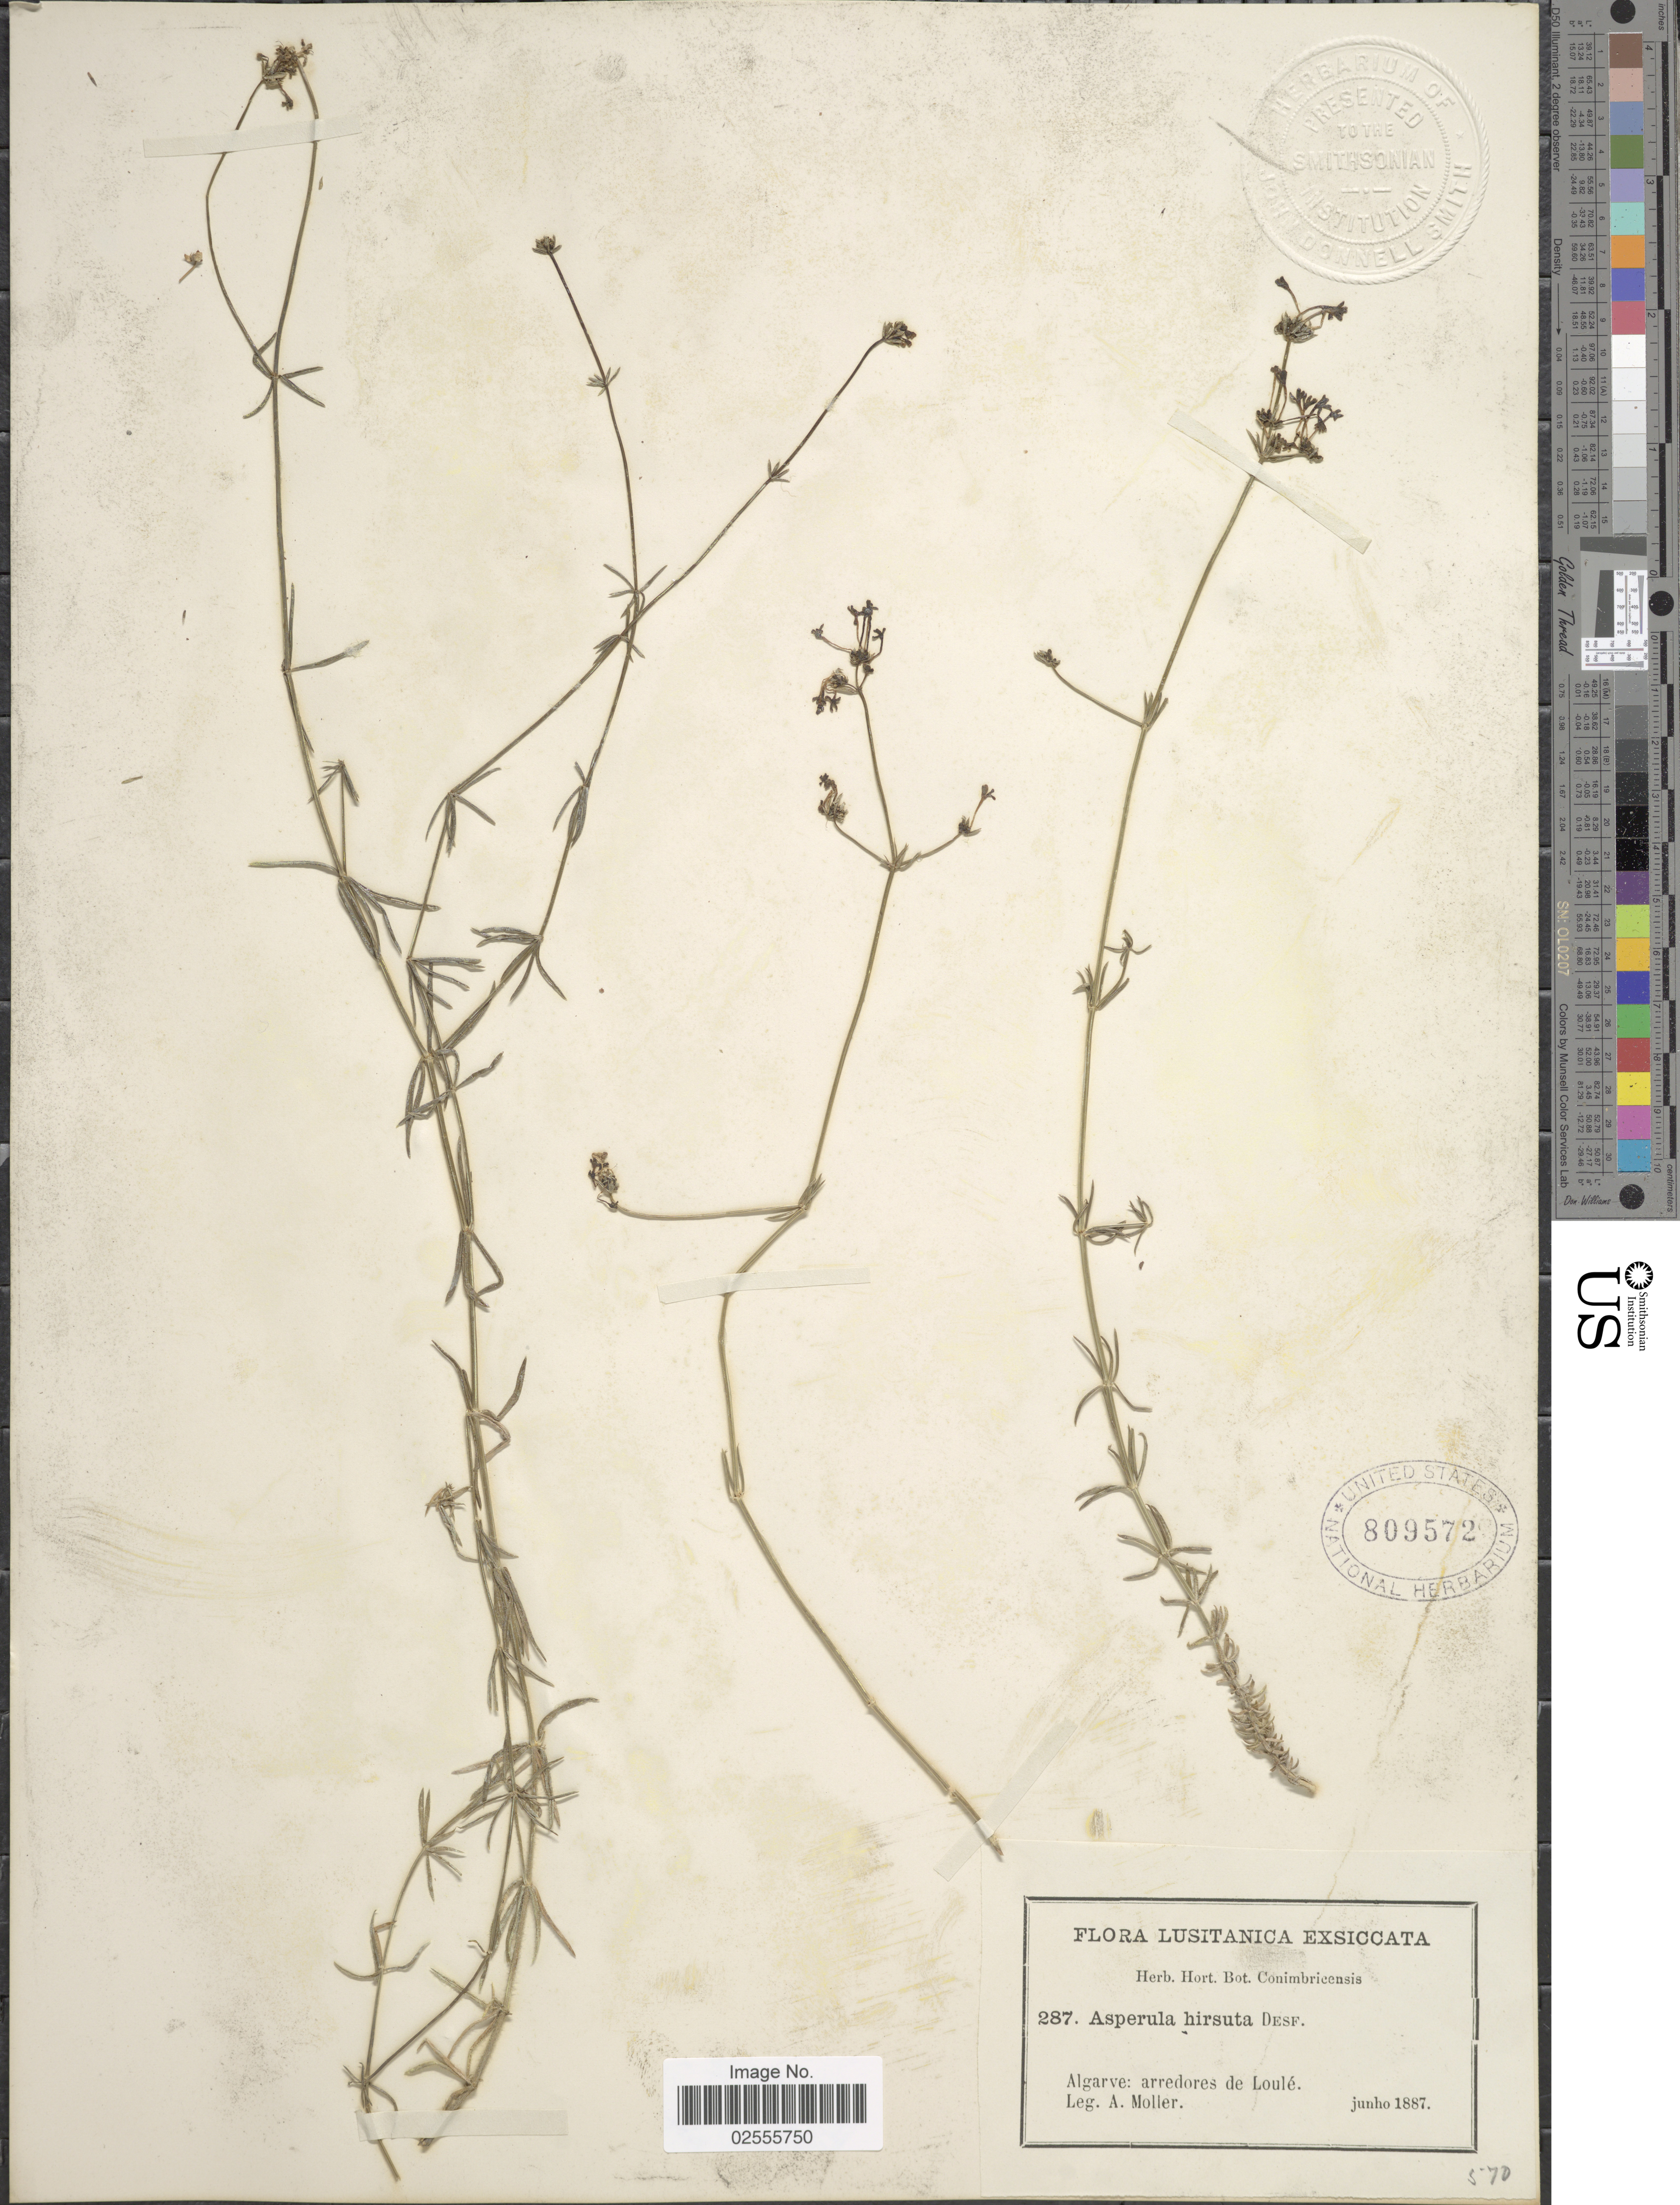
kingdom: Plantae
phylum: Tracheophyta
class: Magnoliopsida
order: Gentianales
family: Rubiaceae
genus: Asperula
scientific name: Asperula hirsuta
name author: Desf.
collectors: A. Moller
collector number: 287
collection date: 1887-06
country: Portugal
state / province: Faro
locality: Lusitanica, Algarve: arrededores de Loule.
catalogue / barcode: US 809572